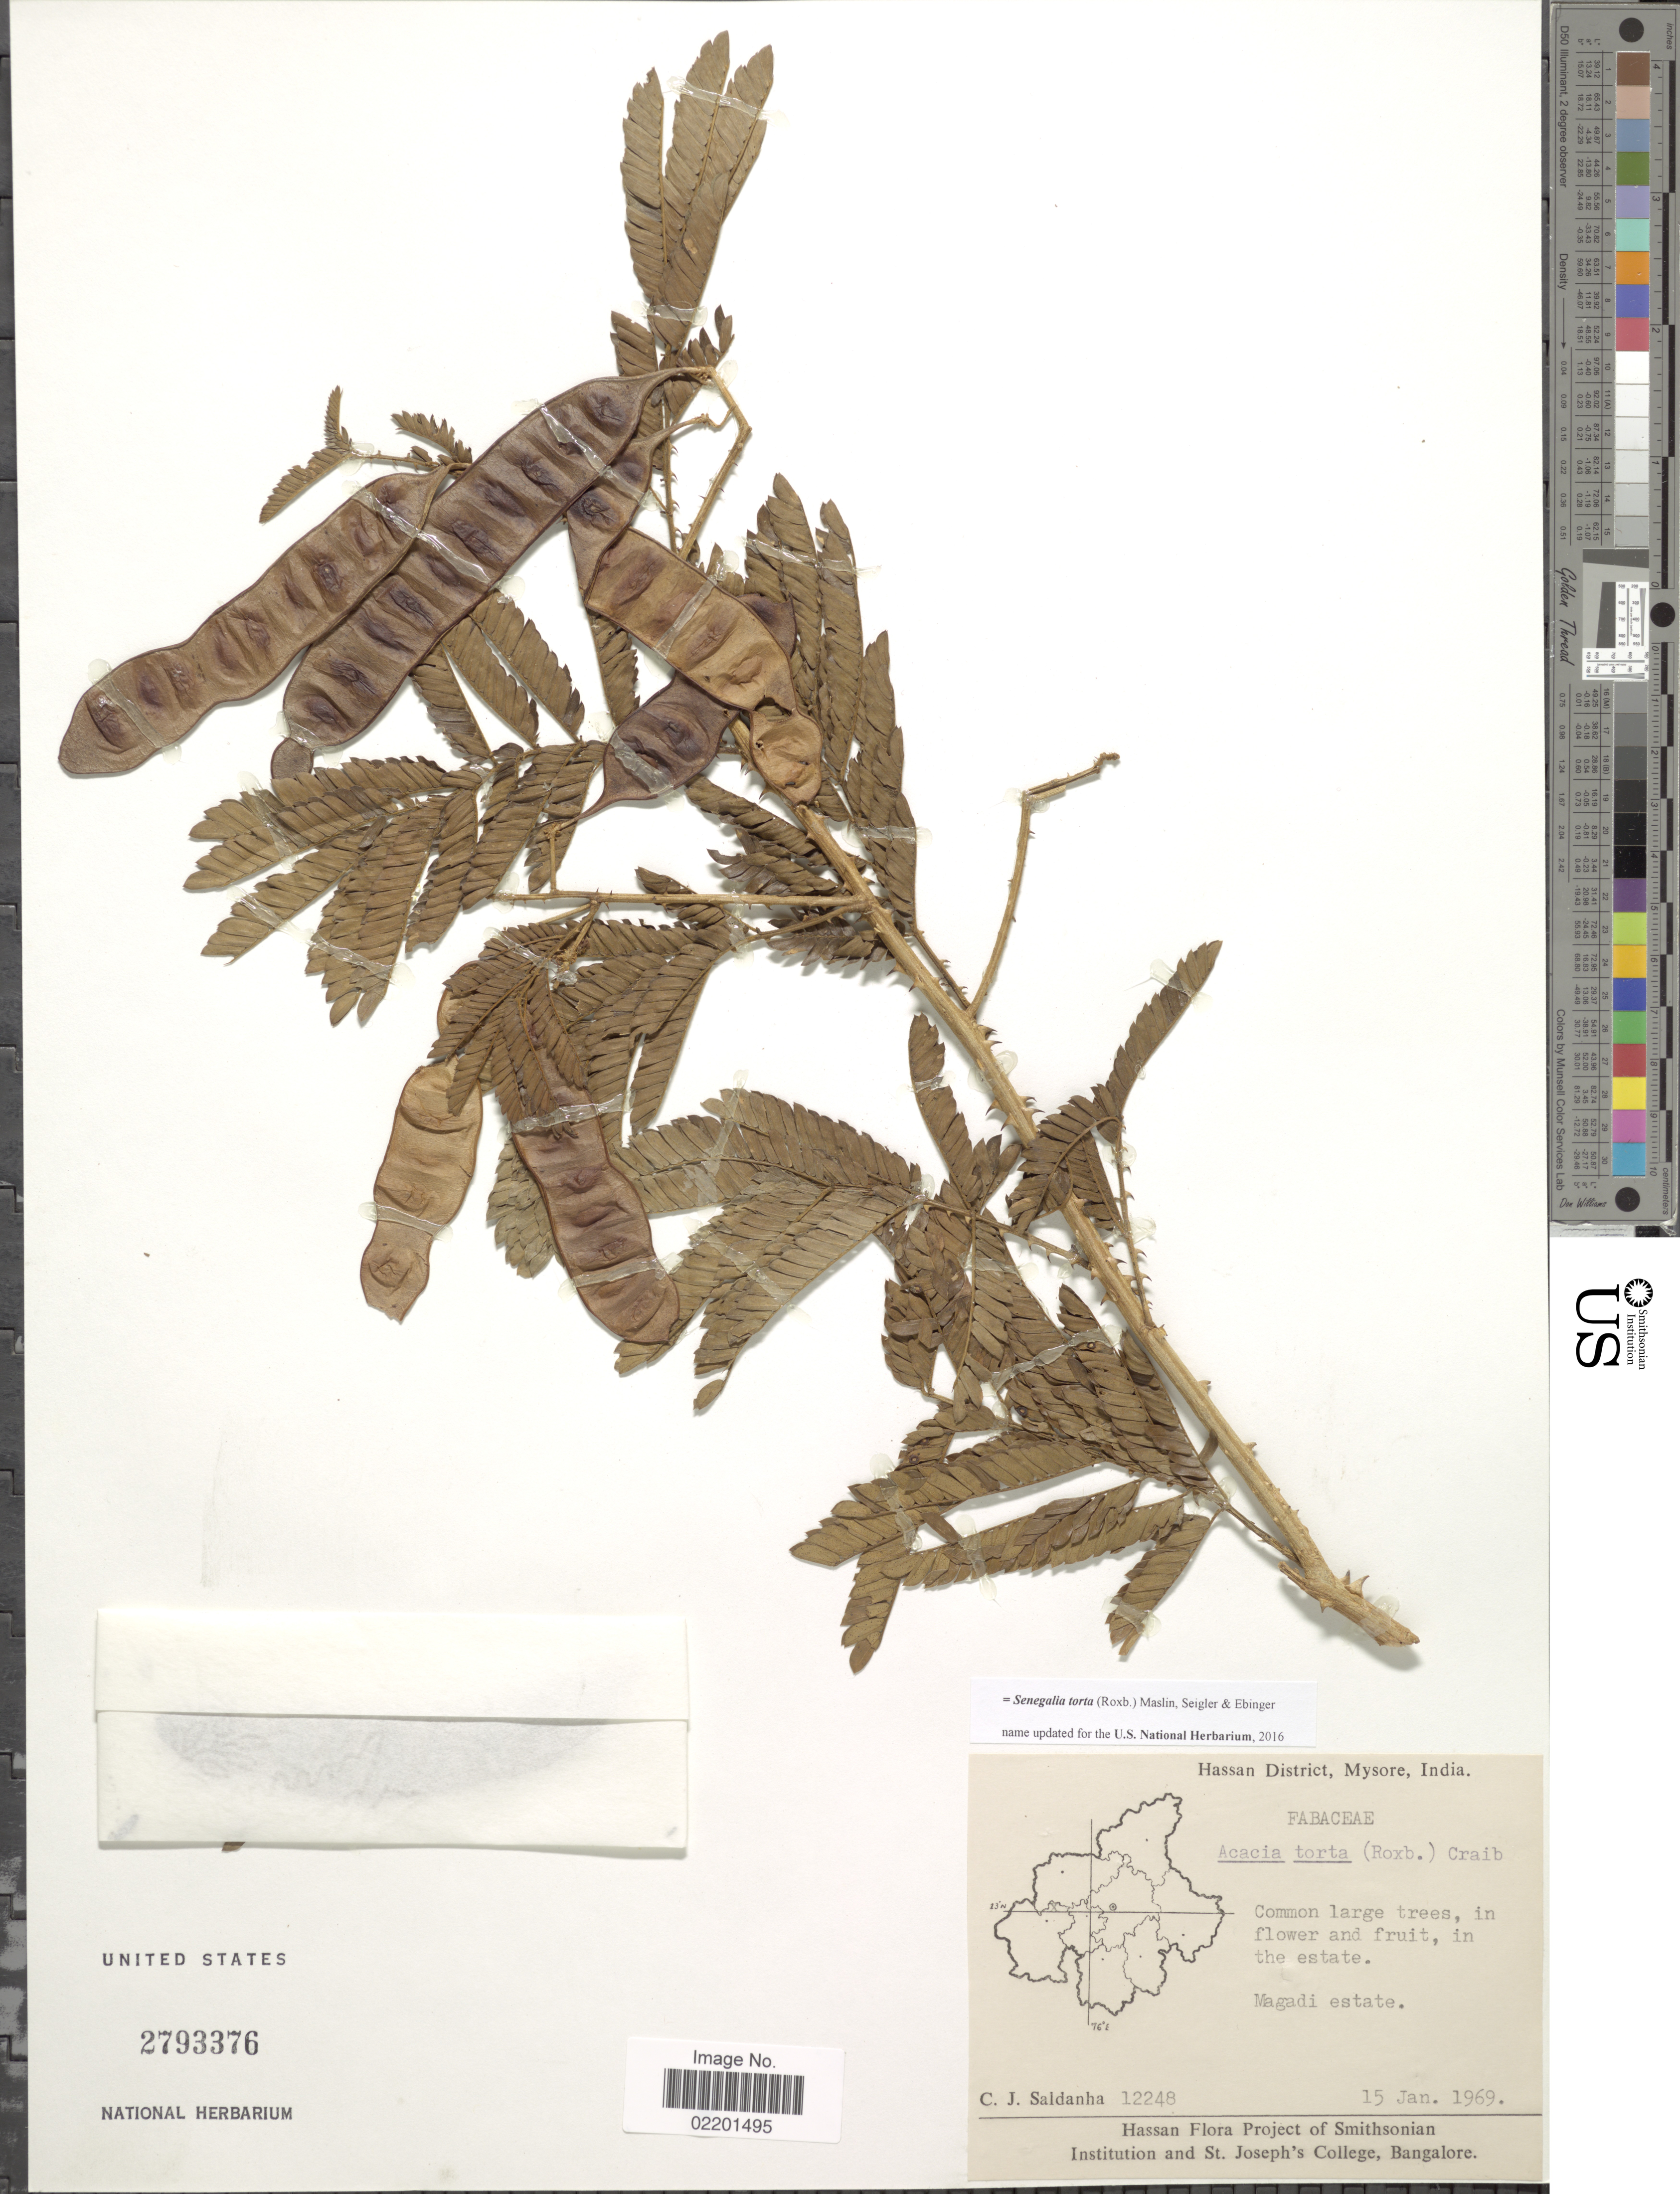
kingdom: Plantae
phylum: Tracheophyta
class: Magnoliopsida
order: Fabales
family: Fabaceae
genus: Senegalia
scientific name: Senegalia torta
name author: (Roxb.) Maslin et al.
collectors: C. J. Saldanha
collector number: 12248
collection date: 1969-01-15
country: India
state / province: Karnataka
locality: Hassan District, Mysore, India. Magadi estate, in the estate.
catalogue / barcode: US 2793376